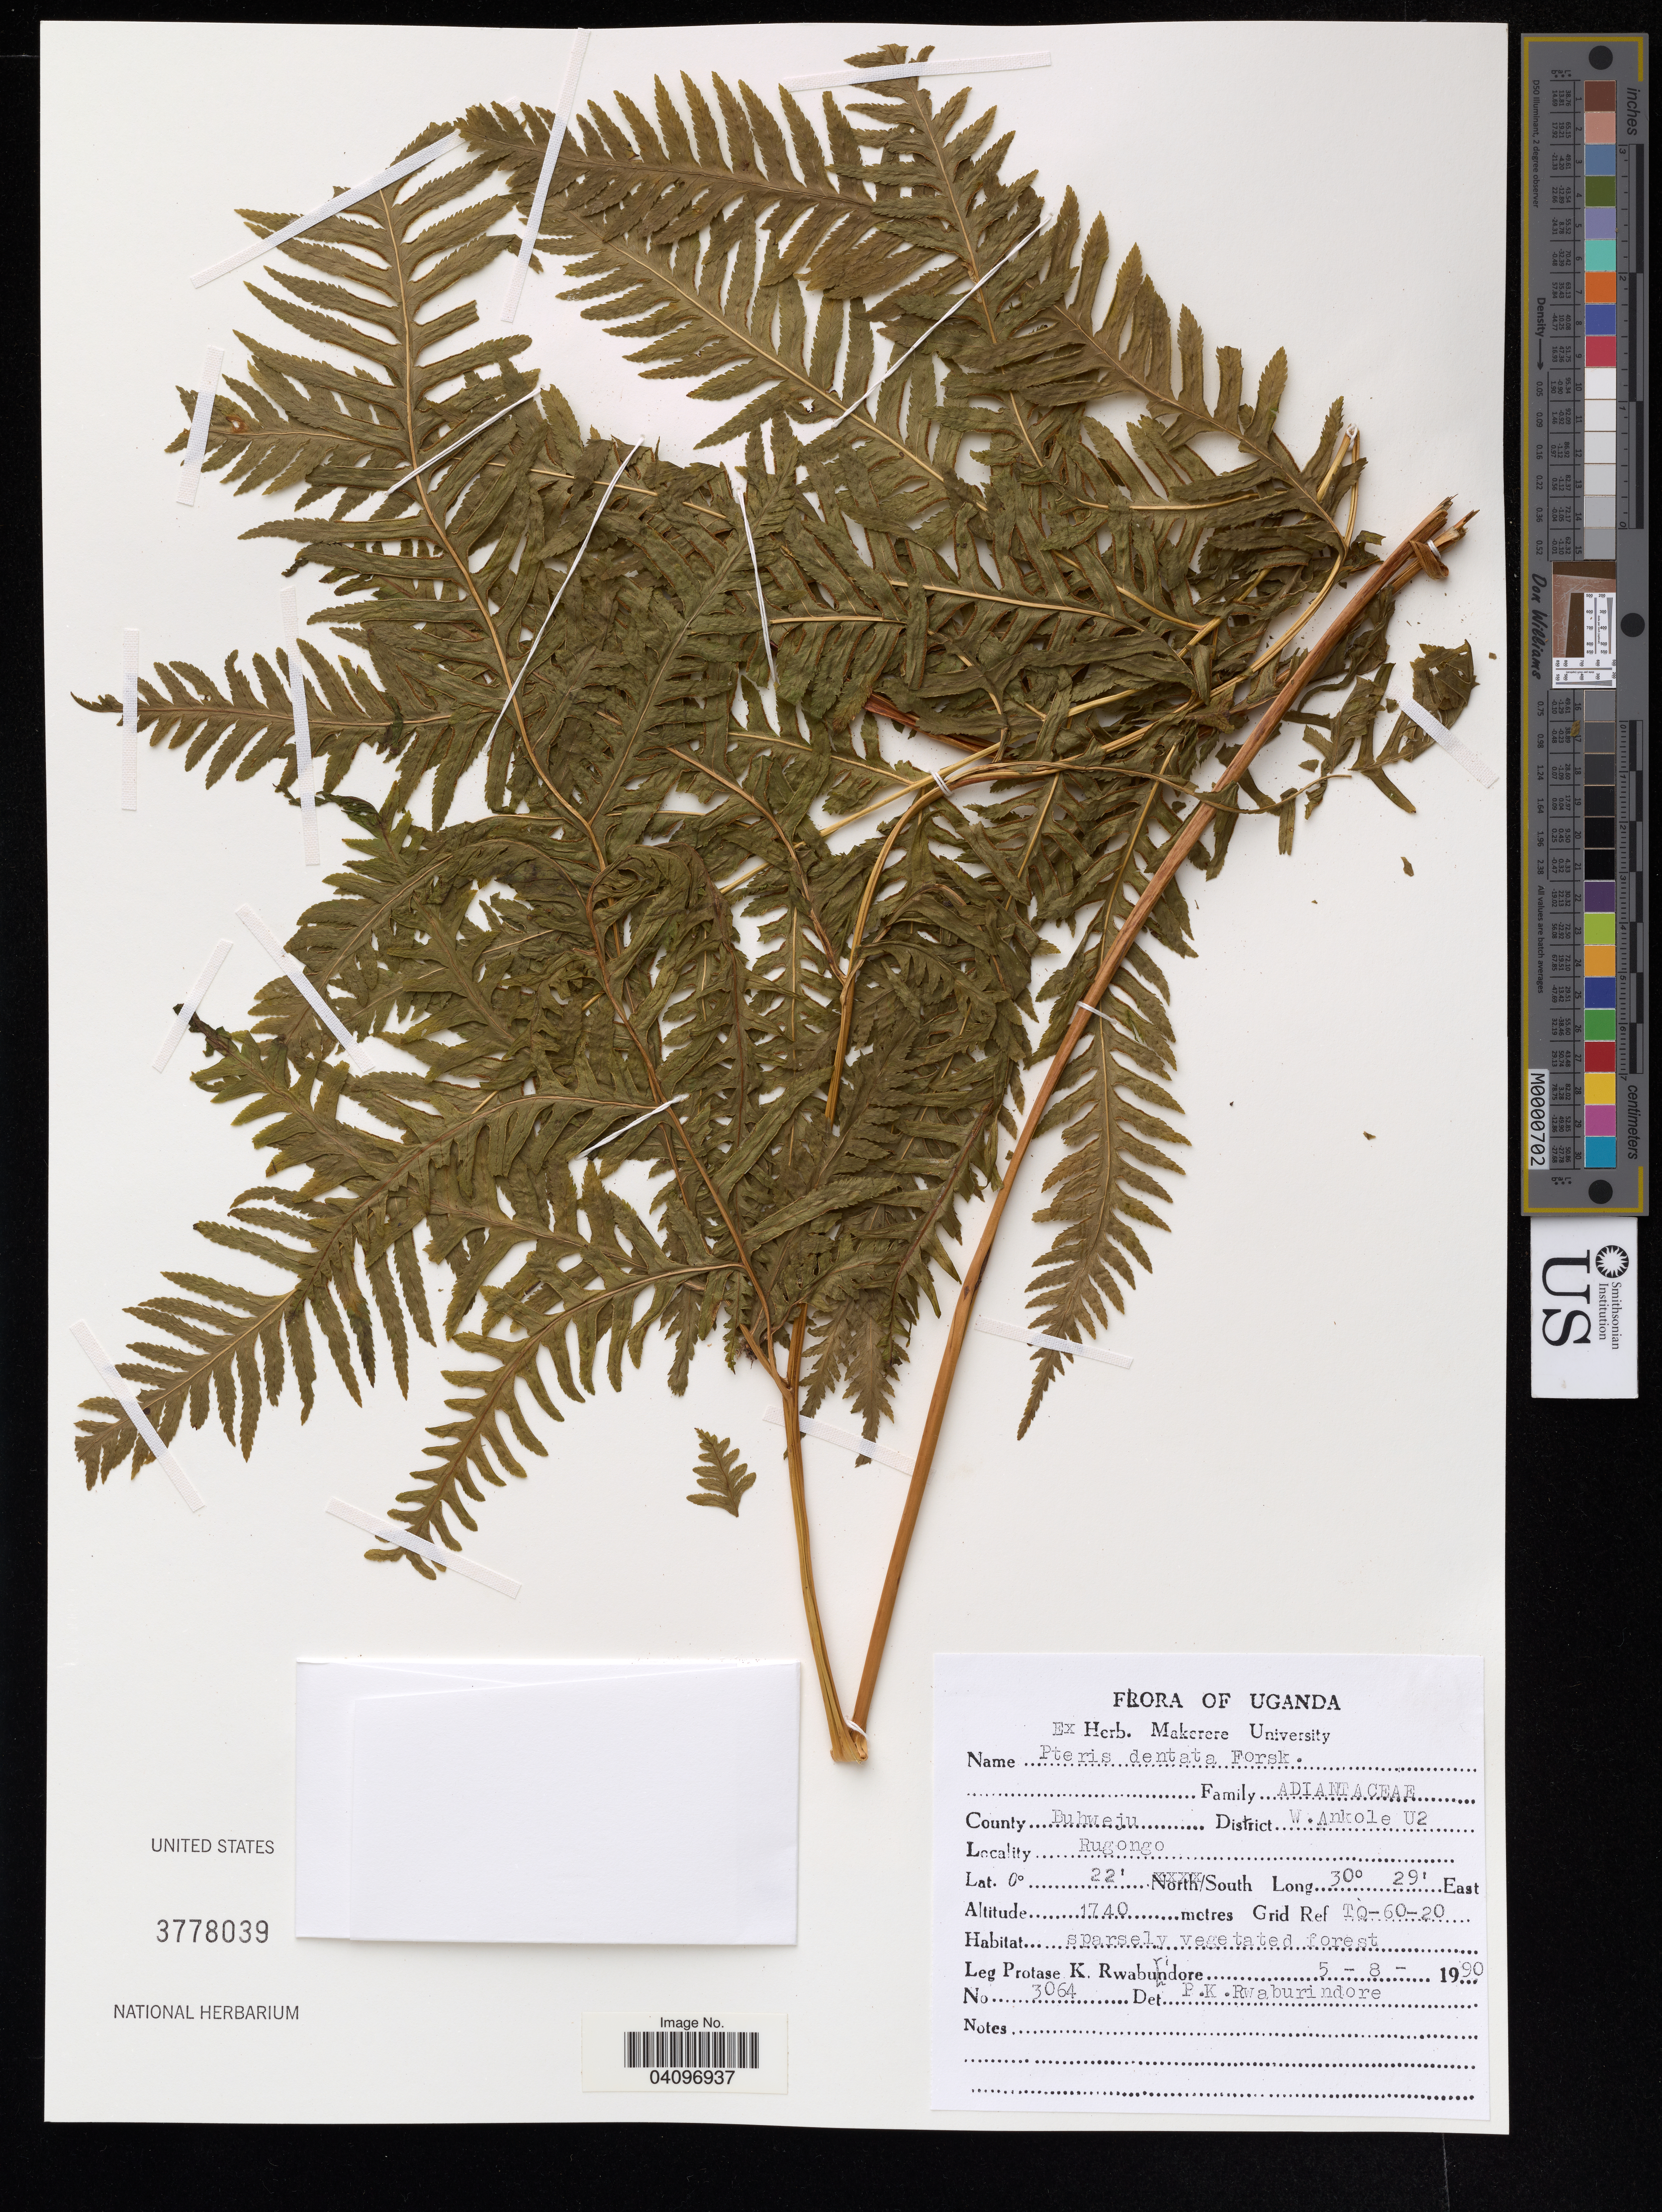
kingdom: Plantae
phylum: Tracheophyta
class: Polypodiopsida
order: Polypodiales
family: Pteridaceae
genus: Pteris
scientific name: Pteris dentata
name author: Forssk.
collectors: P. Rwaburindore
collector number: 3064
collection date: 1990-08-05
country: Uganda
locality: County Buhweju. District W. Ankole U2. Rugongo.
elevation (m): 1740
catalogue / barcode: US 3778039